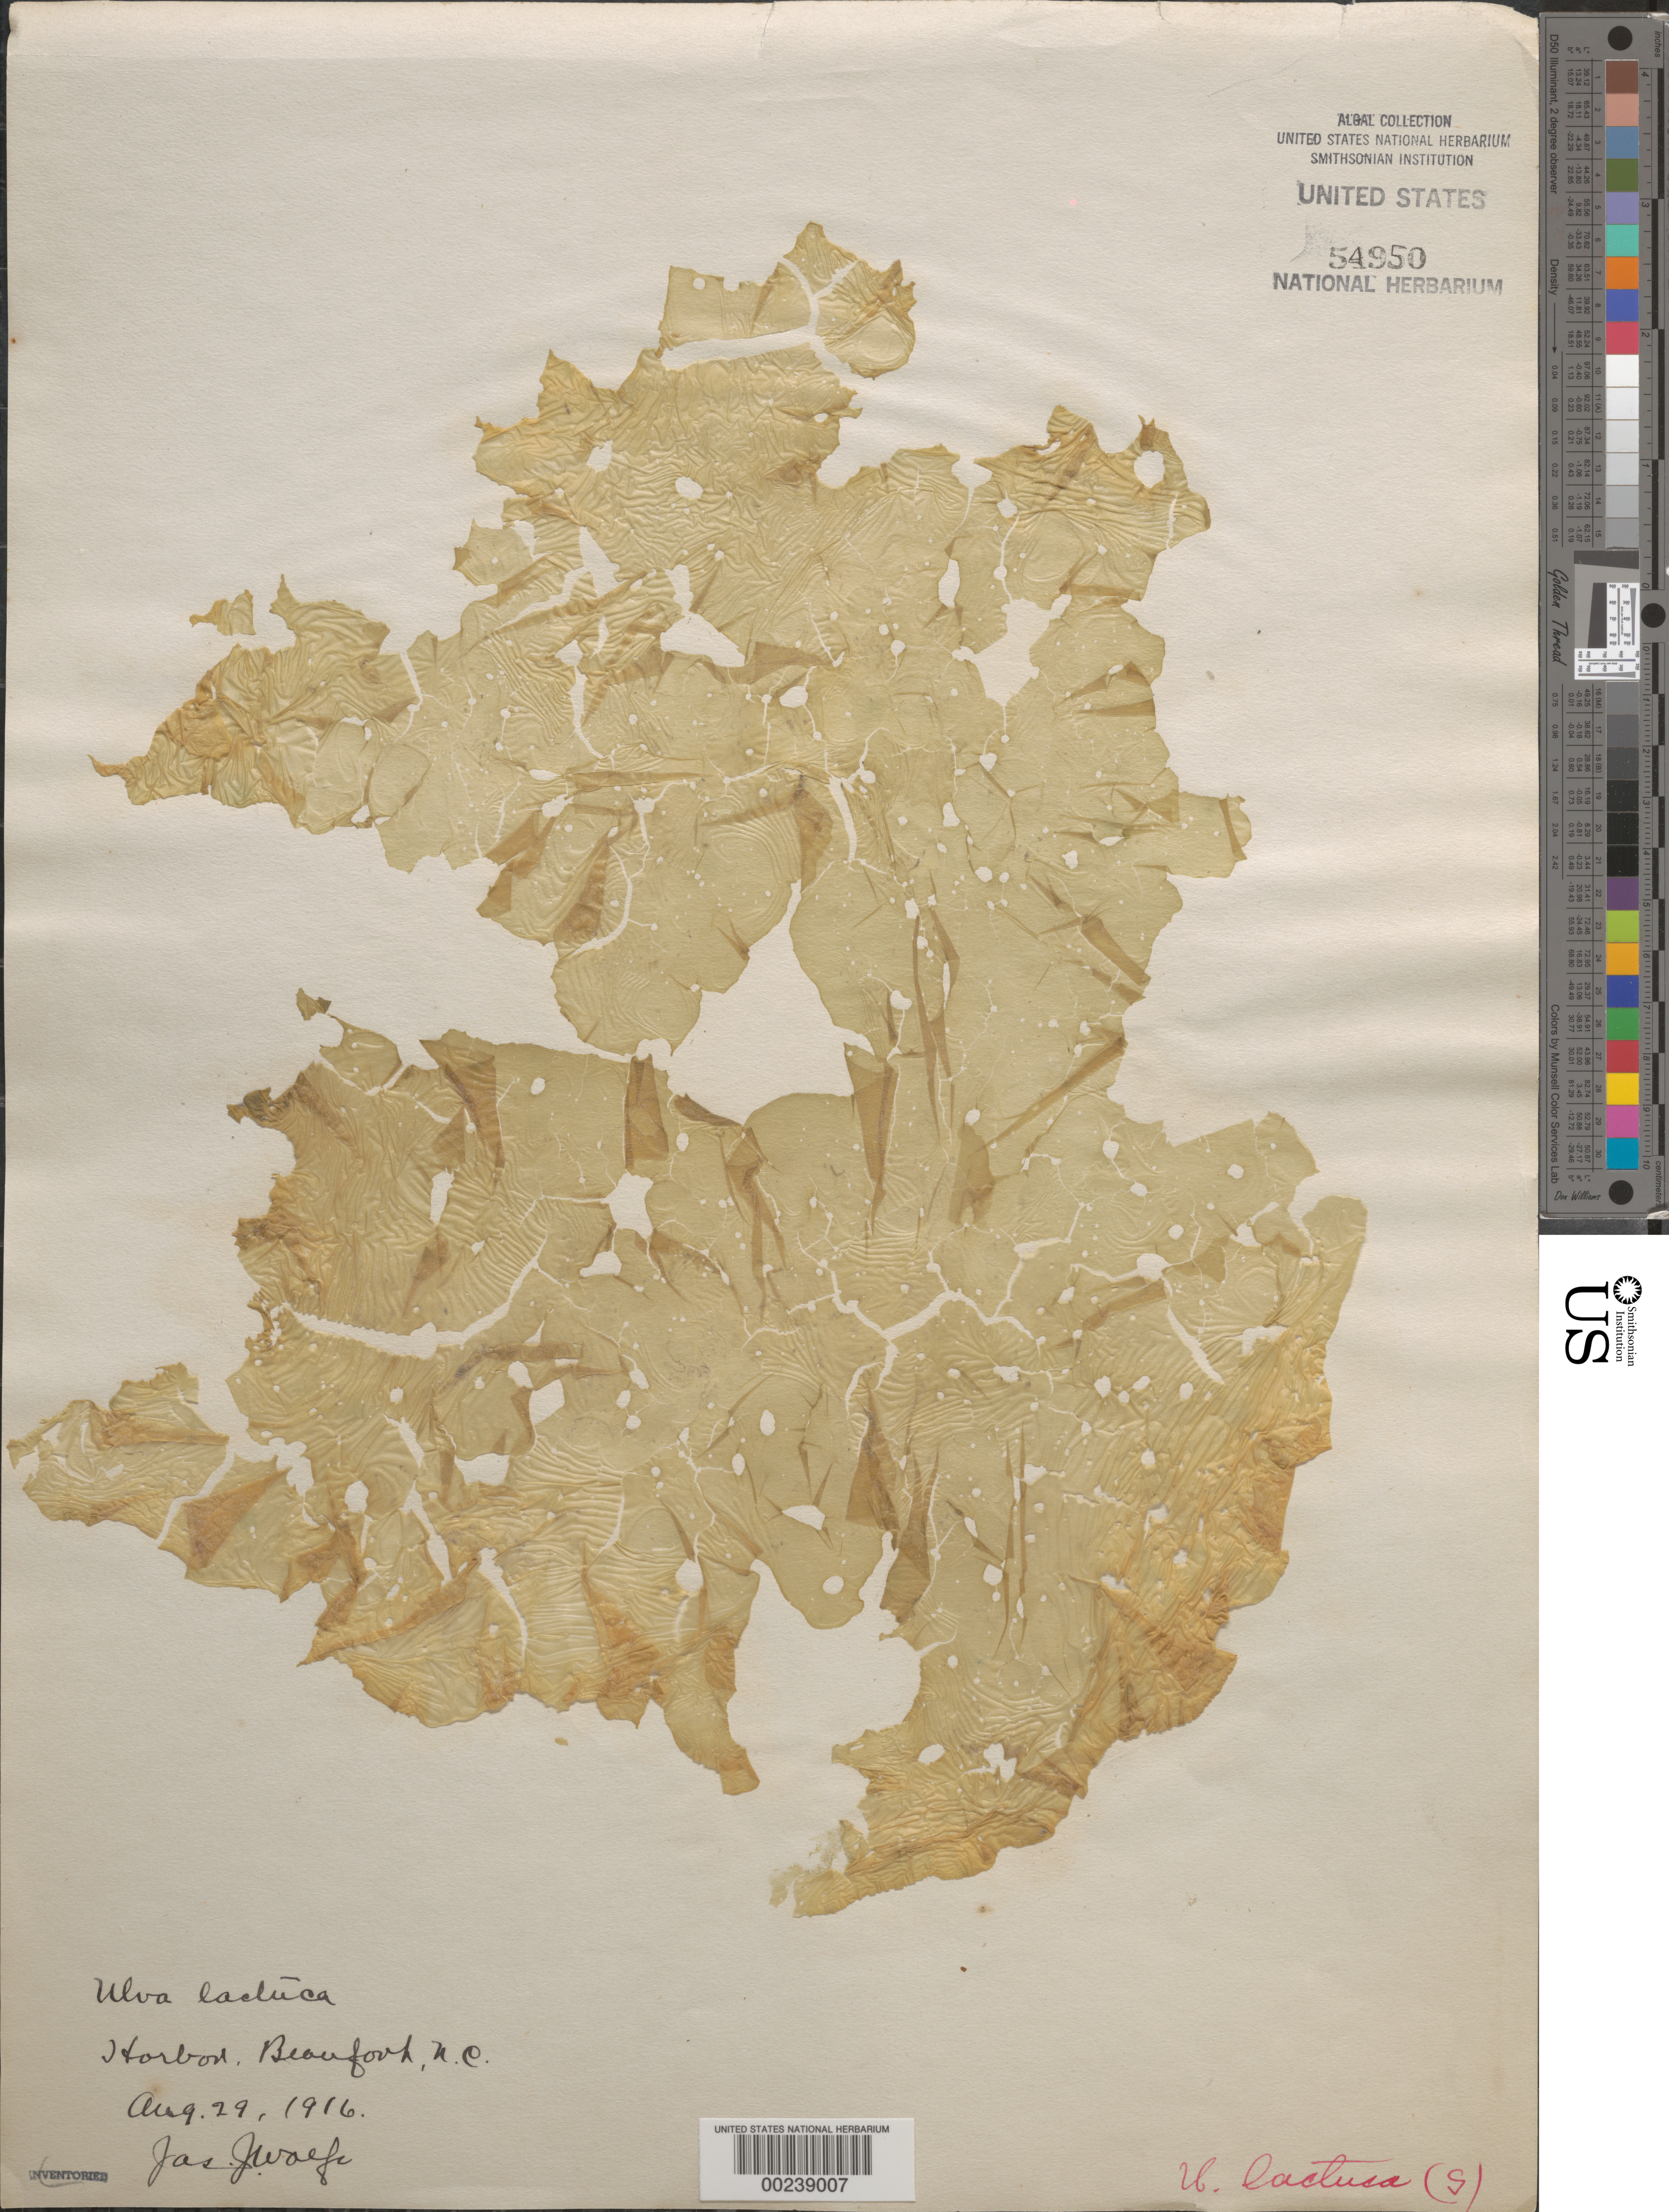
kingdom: Plantae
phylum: Chlorophyta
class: Ulvophyceae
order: Ulvales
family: Ulvaceae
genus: Ulva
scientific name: Ulva lactuca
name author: L.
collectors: J. Wolfe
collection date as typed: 29 Aug 1916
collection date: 1916-08-29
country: United States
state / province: North Carolina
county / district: Carteret County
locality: Beaufort Harbor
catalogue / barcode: US 54950